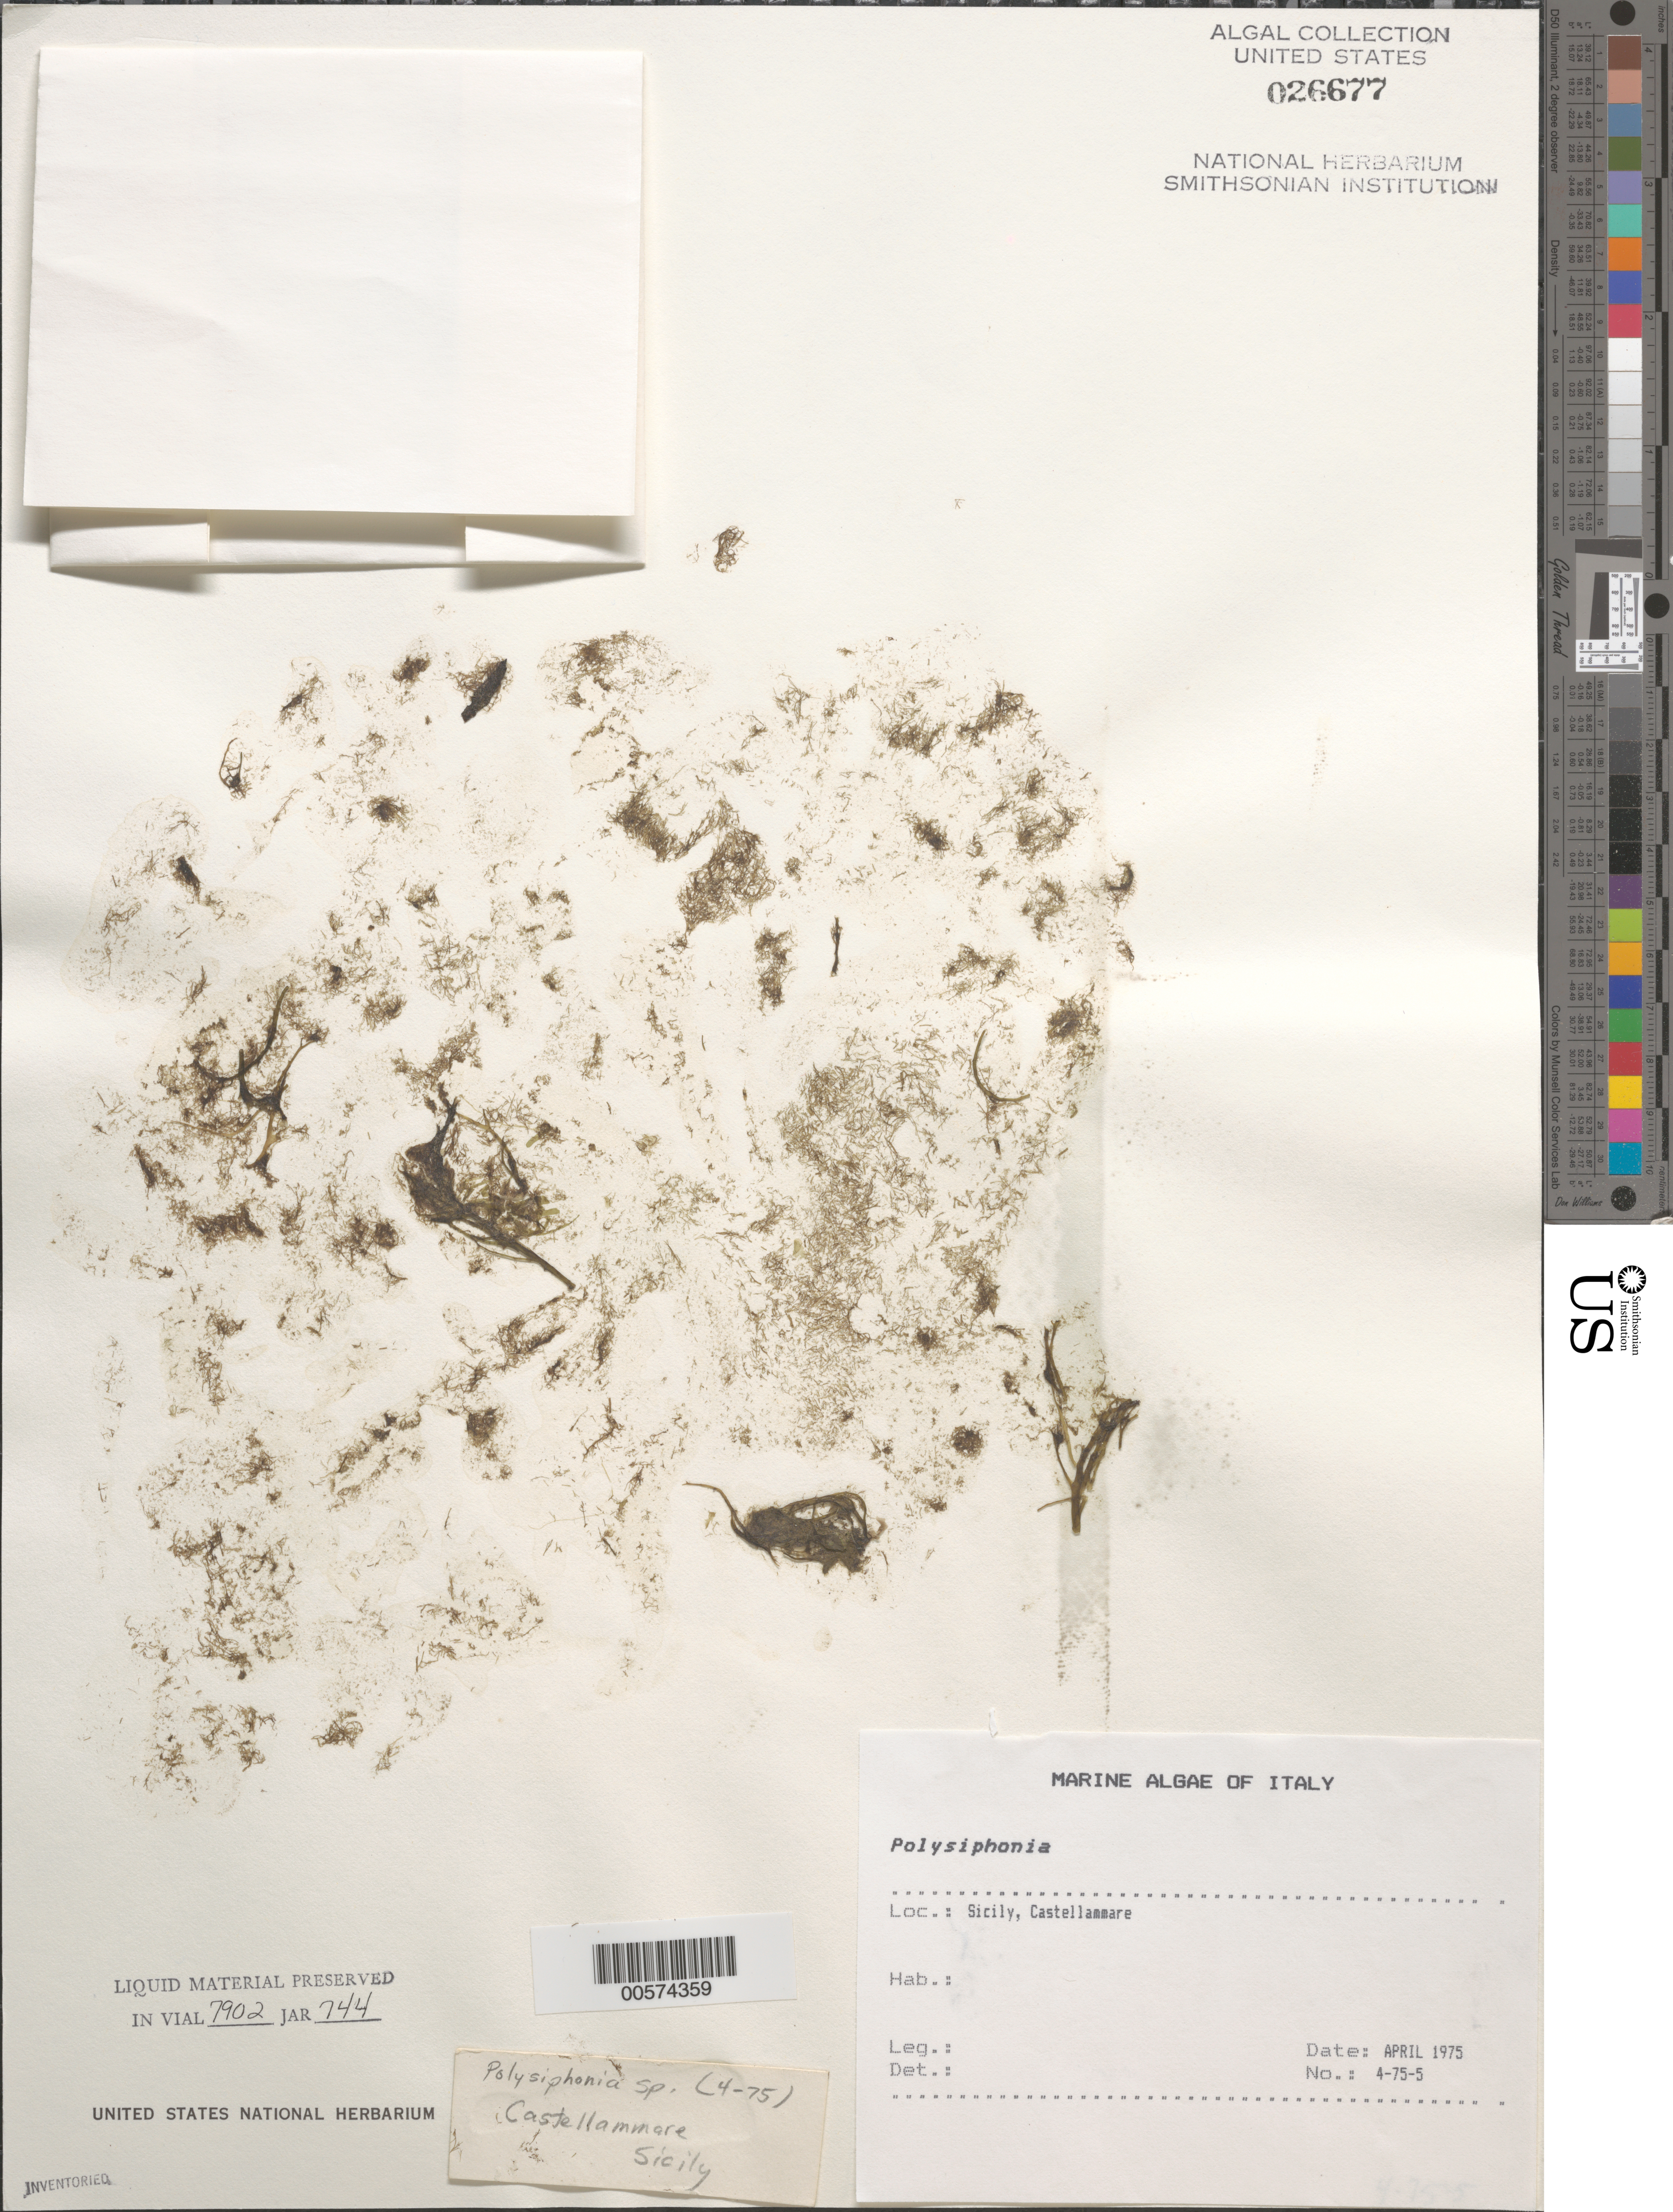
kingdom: Plantae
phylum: Rhodophyta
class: Florideophyceae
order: Ceramiales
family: Rhodomelaceae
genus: Polysiphonia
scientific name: Polysiphonia sp.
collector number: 4-75-5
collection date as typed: Apr 1975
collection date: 1975-04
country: Italy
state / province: Siciliana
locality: Castellammare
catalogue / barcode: US 26677